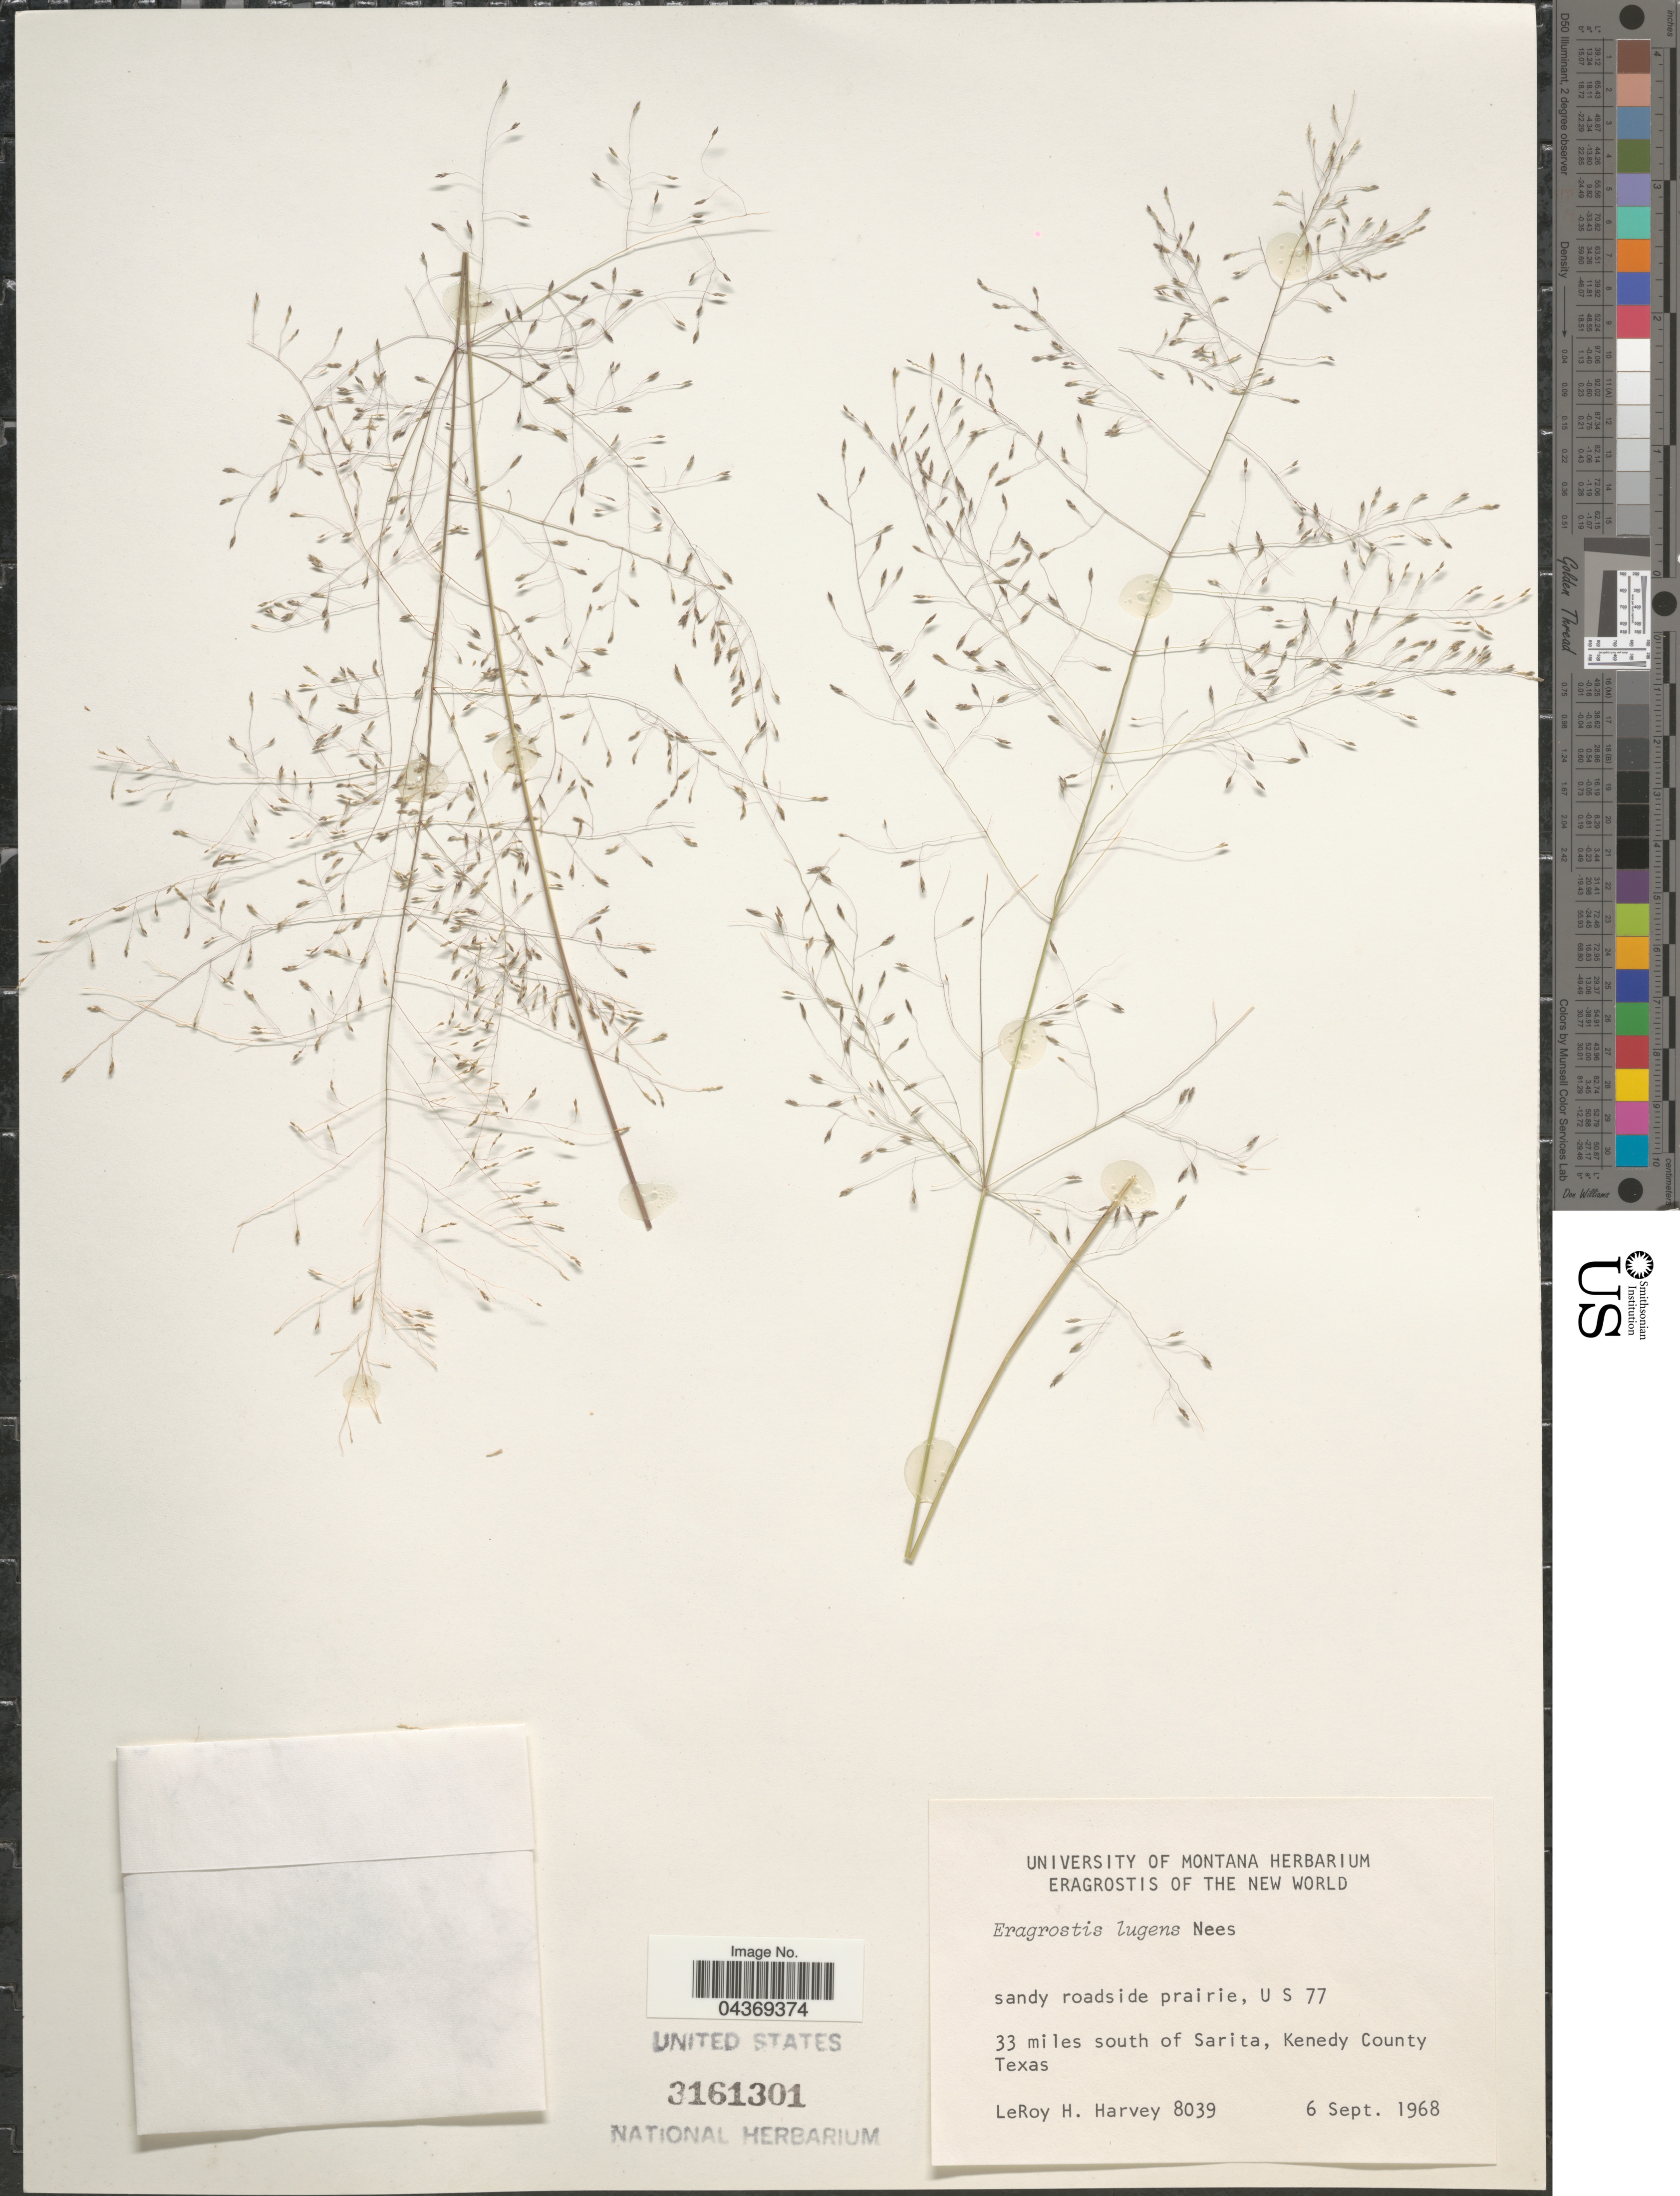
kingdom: Plantae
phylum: Tracheophyta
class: Liliopsida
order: Poales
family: Poaceae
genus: Eragrostis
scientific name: Eragrostis lugens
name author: Nees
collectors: L. H. Harvey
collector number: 8039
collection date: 1968-09-06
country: United States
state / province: Texas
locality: Sandy roadside prairie, US 77. 33 miles south of Sarita, Kenedy County.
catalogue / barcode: US 3161301